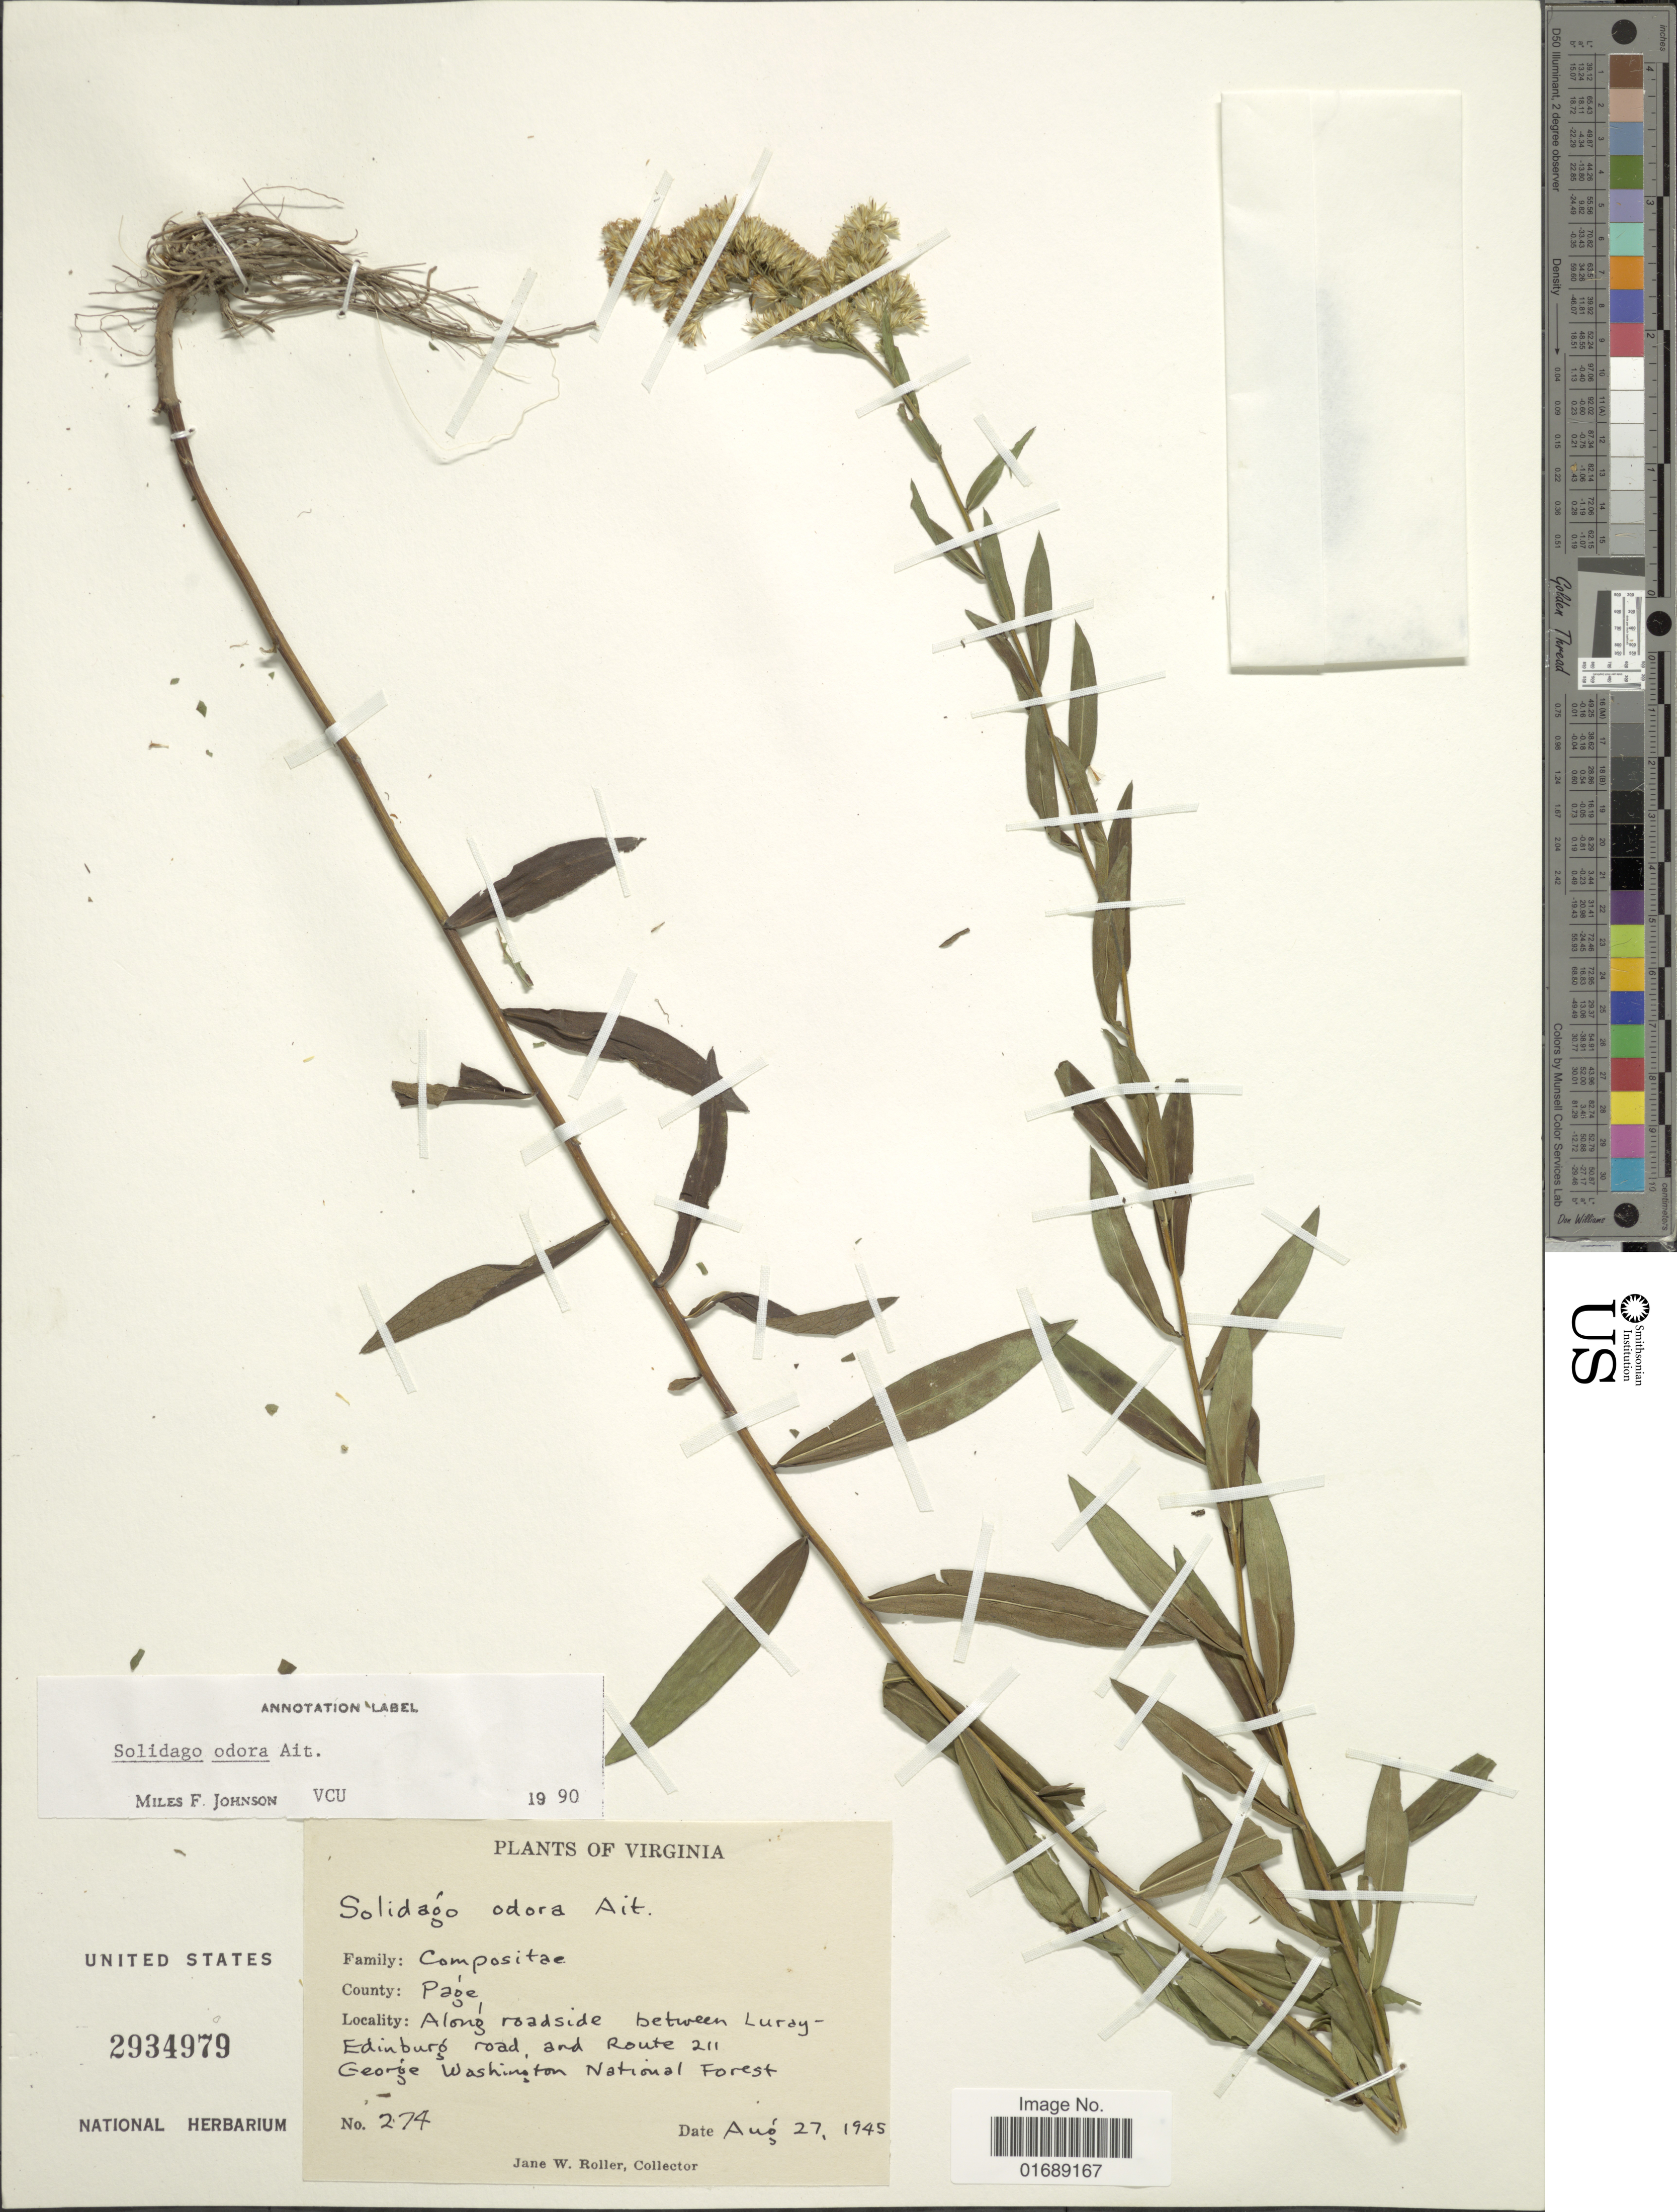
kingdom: Plantae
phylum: Tracheophyta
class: Magnoliopsida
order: Asterales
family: Asteraceae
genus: Solidago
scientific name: Solidago odora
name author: Aiton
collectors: J. W. Roller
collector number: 274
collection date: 1945-08-27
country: United States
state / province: Virginia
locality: Along roadside between Luray-Edinburg road and Route 211, George Washington National Forest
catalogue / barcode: US 2934979